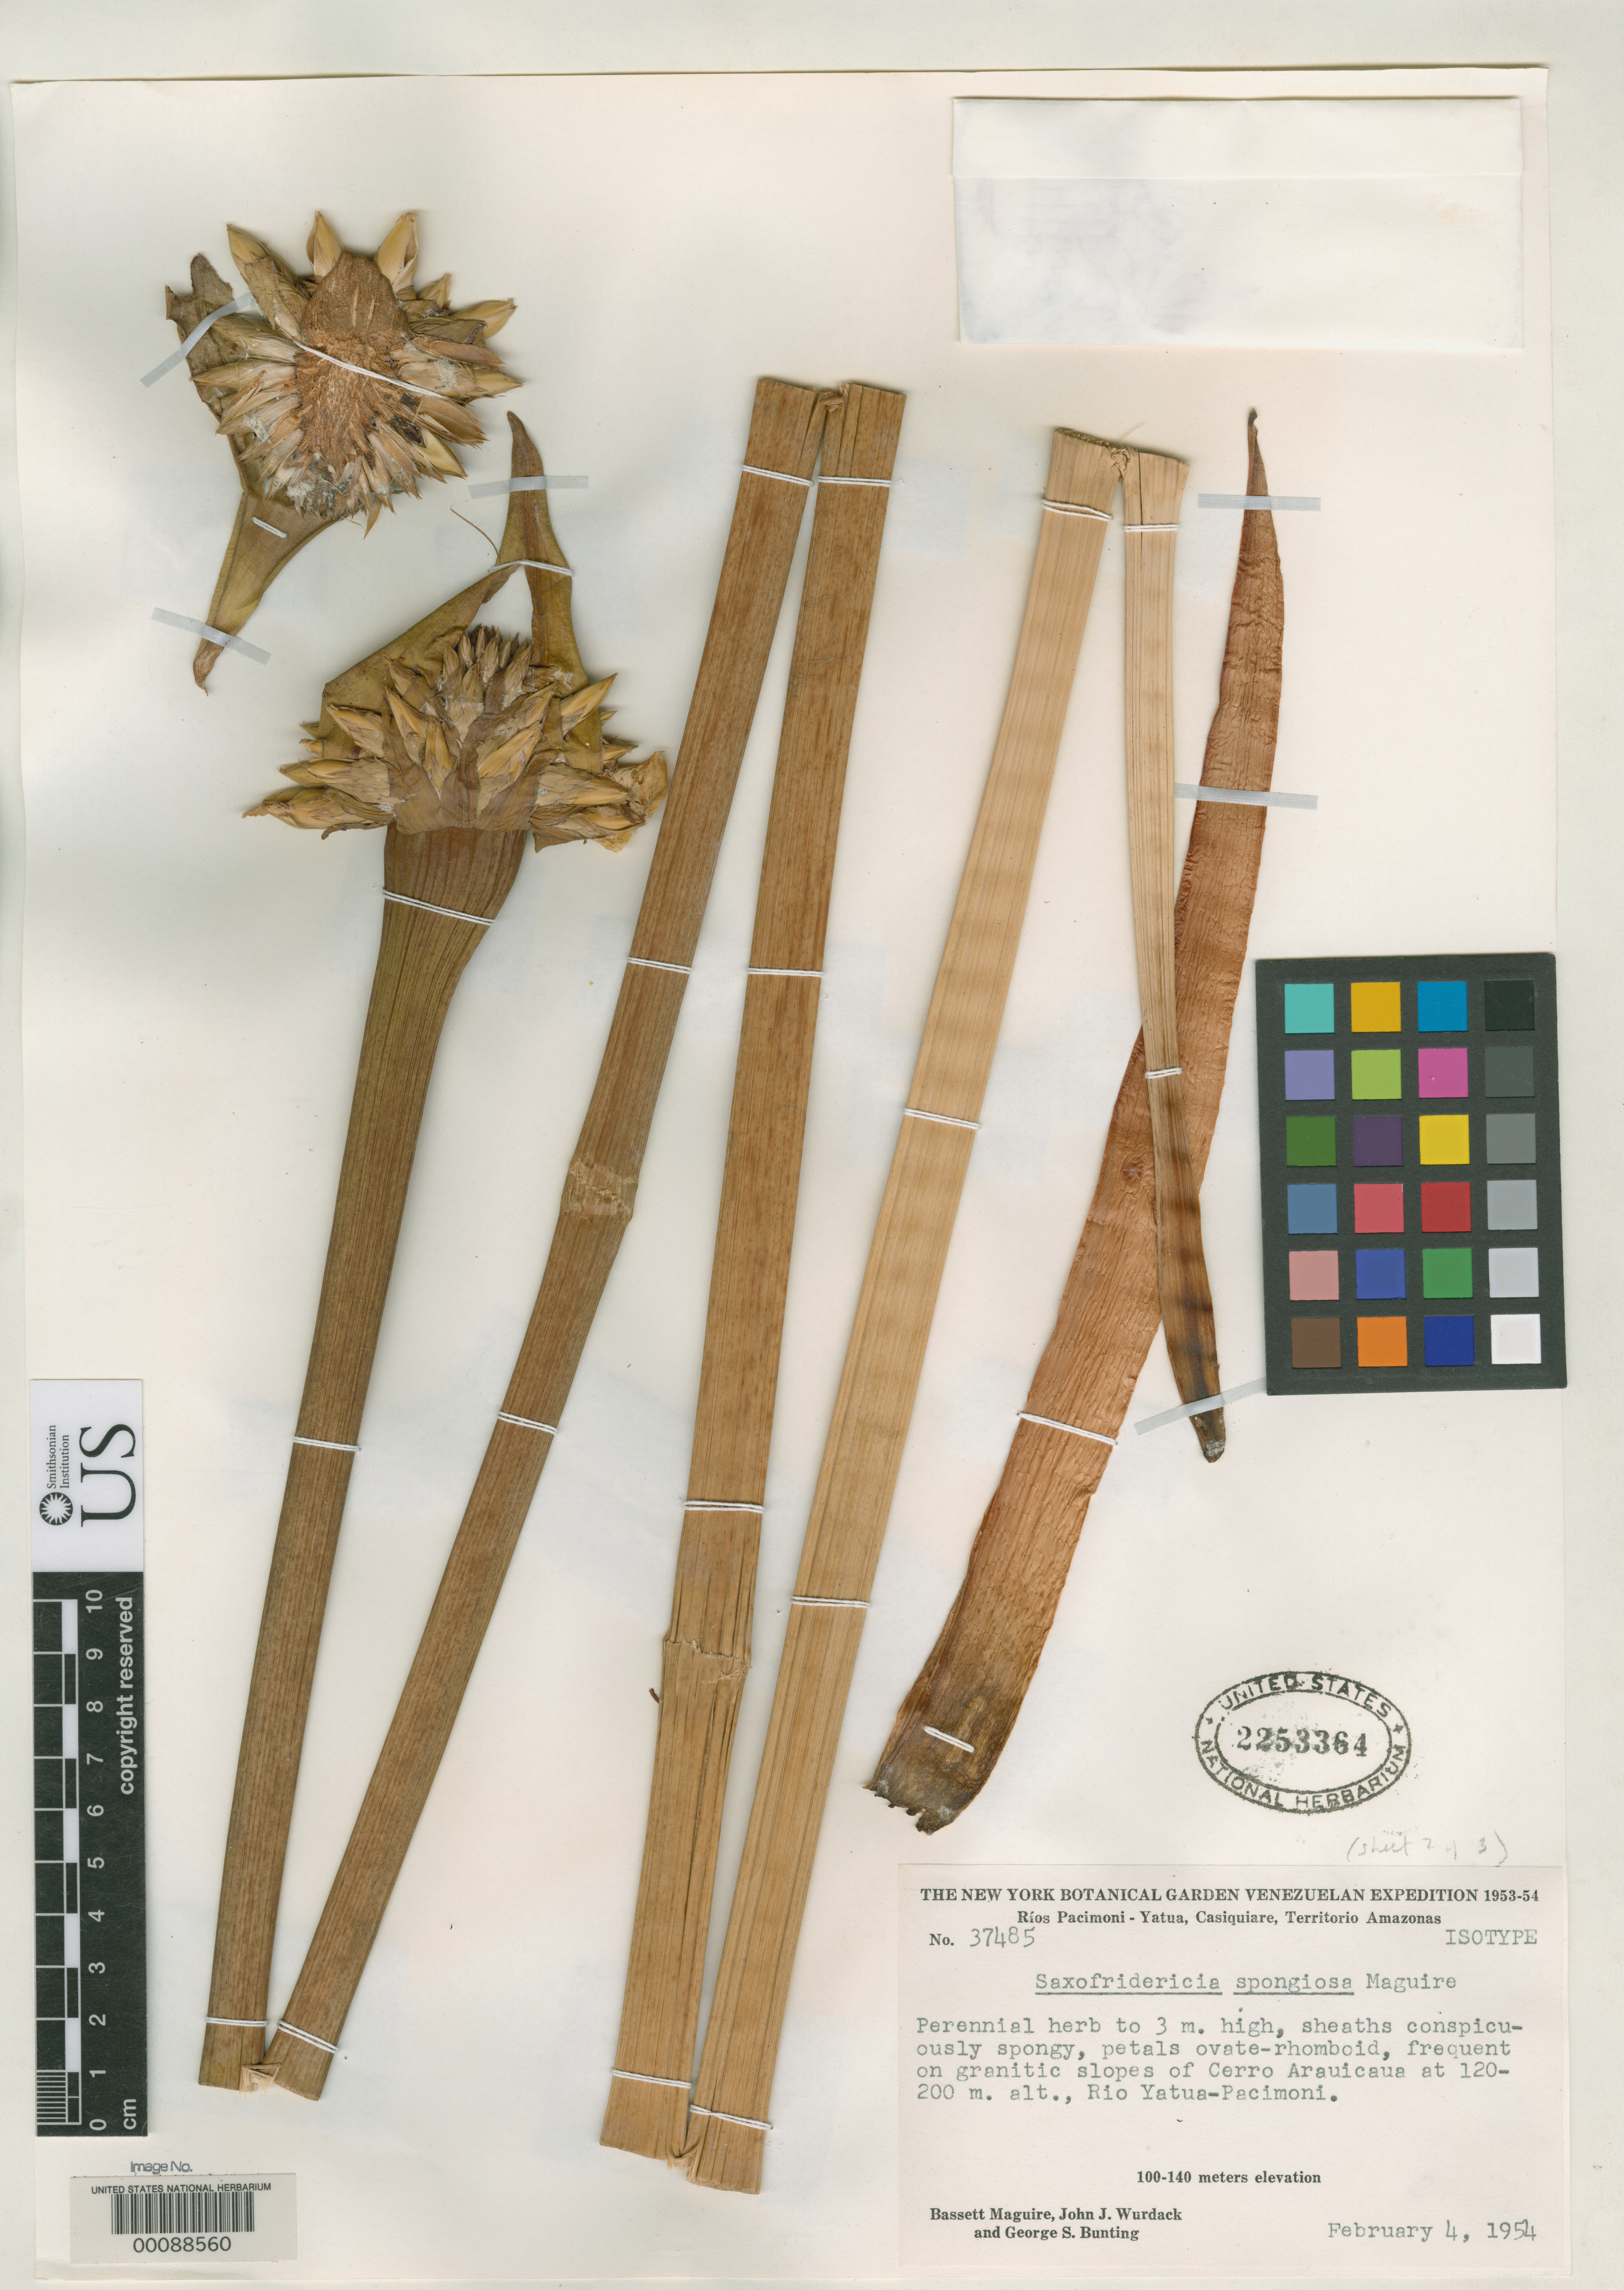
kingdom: Plantae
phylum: Tracheophyta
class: Liliopsida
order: Poales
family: Rapateaceae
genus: Saxofridericia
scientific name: Saxofridericia spongiosa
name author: Maguire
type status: Isotype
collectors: B. Maguire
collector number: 37485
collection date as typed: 04 Feb 1954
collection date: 1954-02-04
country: Venezuela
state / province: Amazonas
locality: Rio Yatua-Pacimoni.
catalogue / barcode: US 2253364